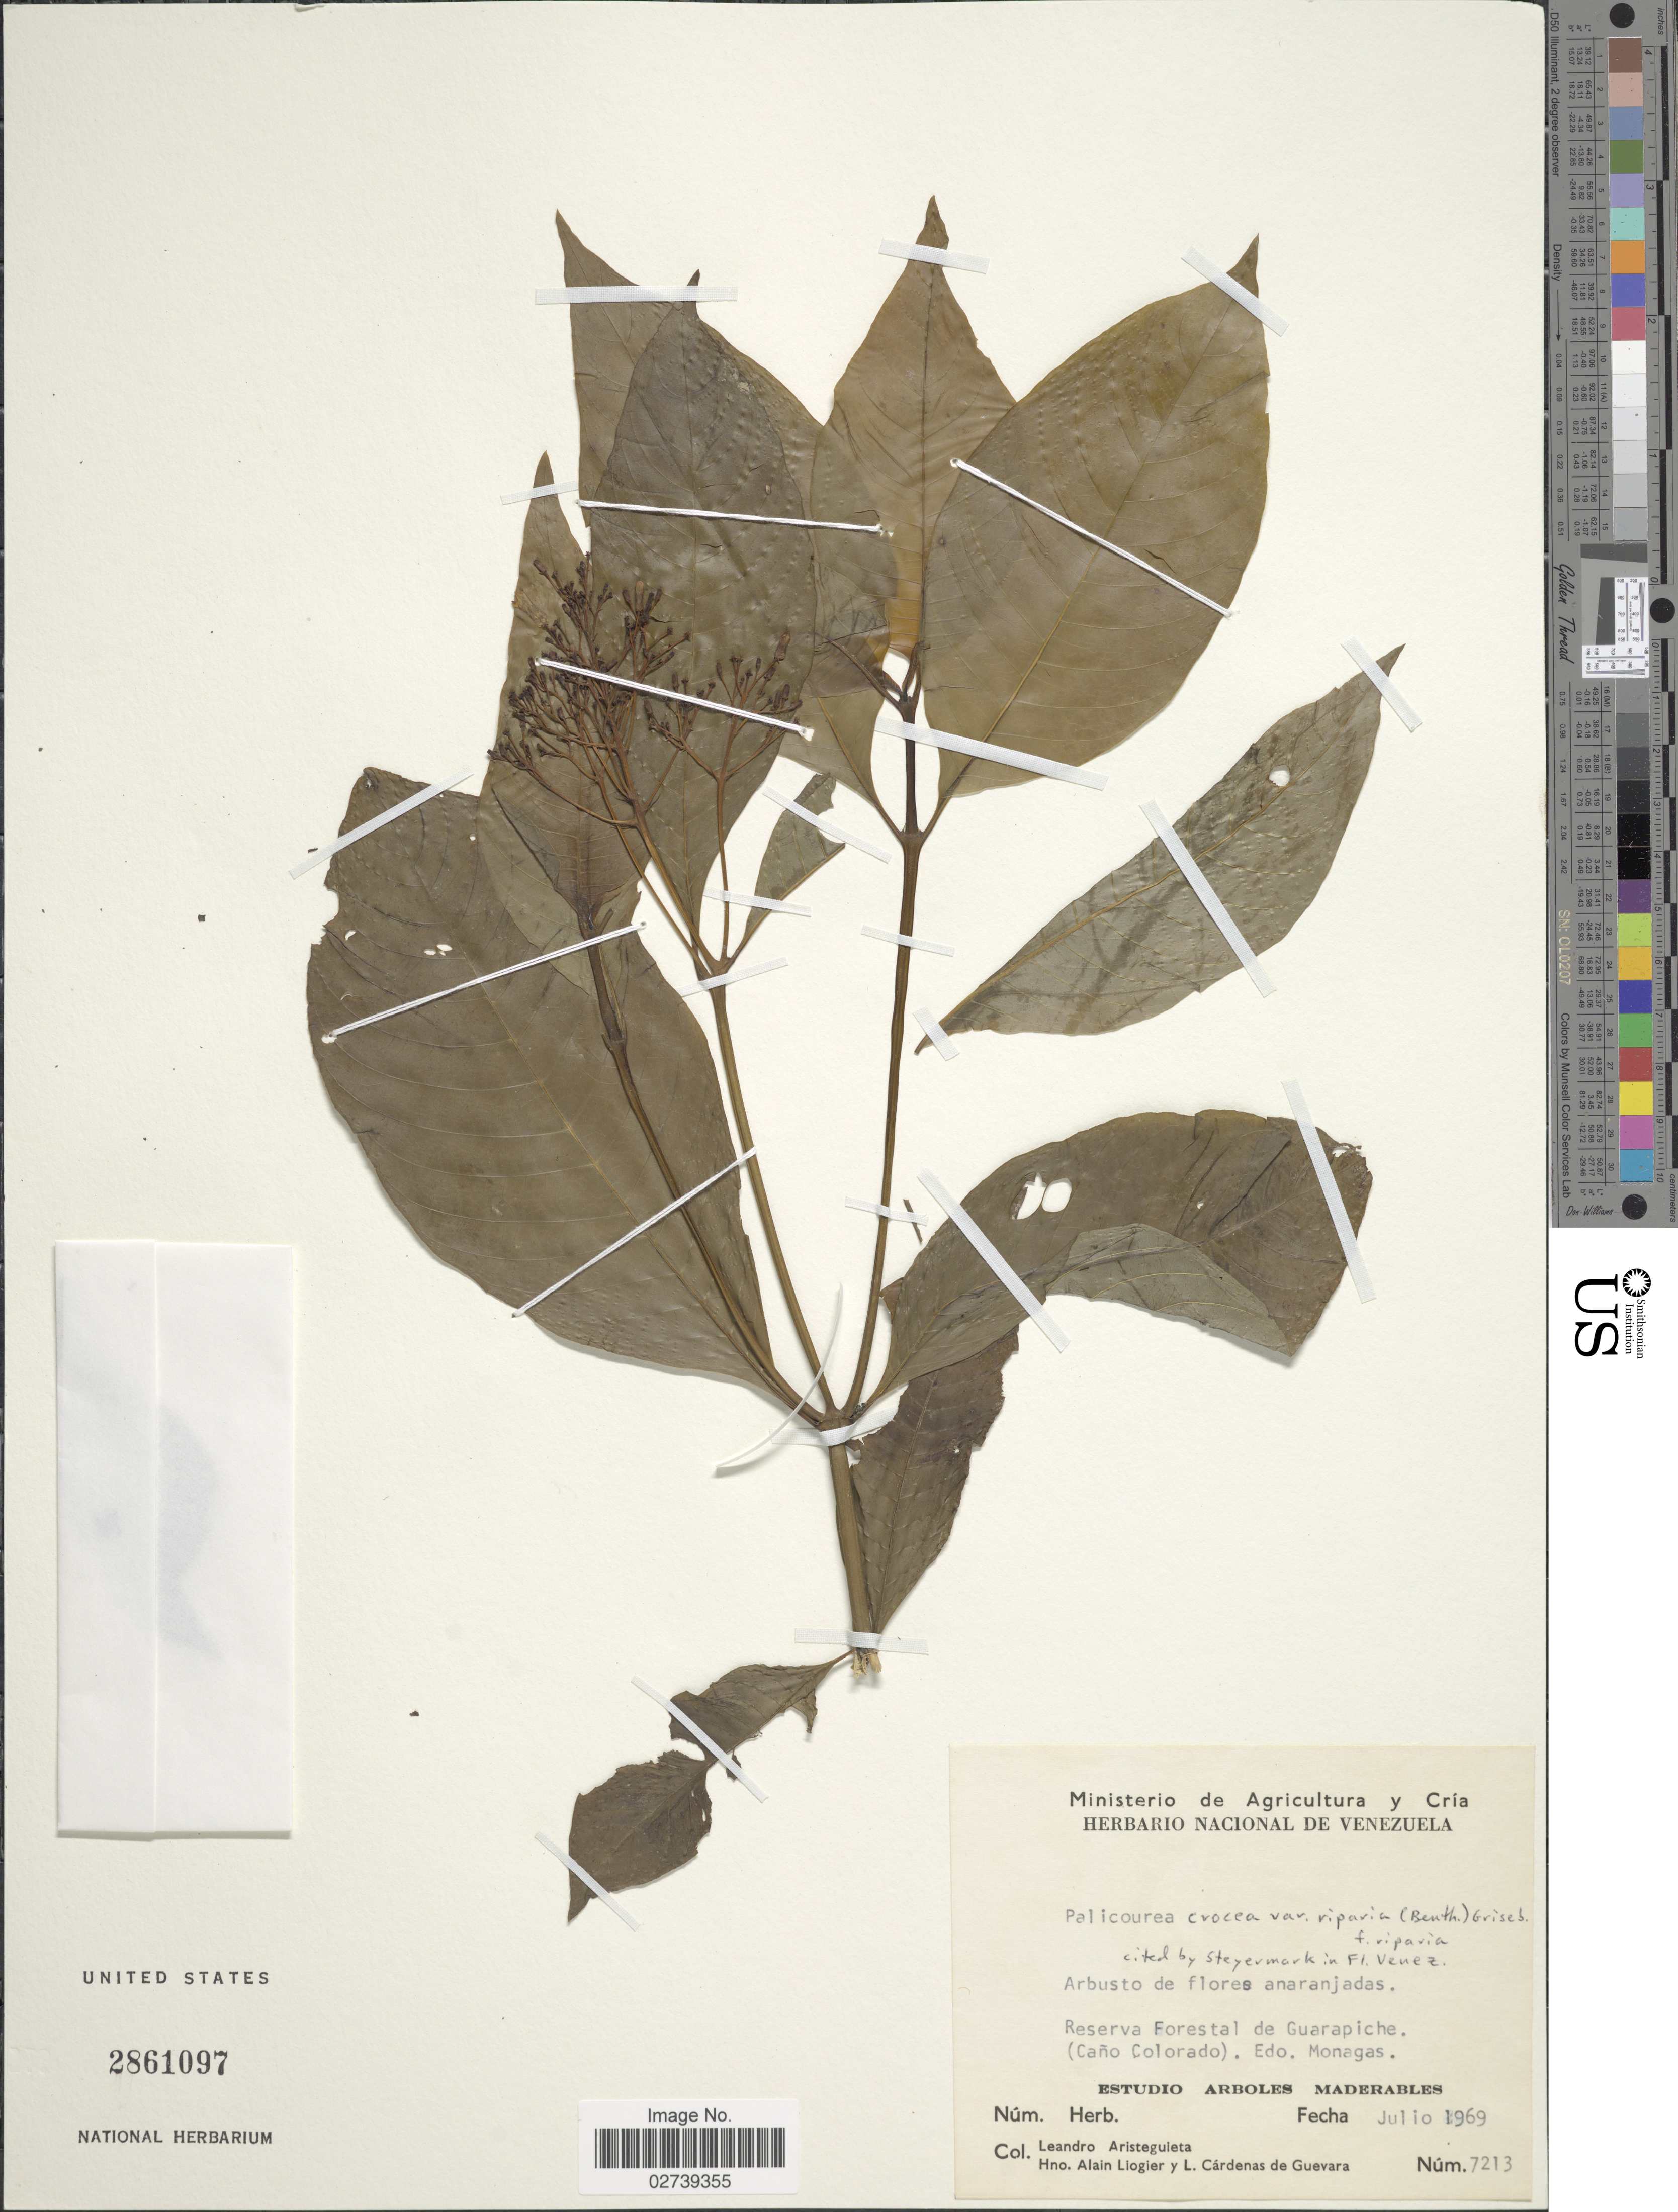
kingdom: Plantae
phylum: Tracheophyta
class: Magnoliopsida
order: Gentianales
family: Rubiaceae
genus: Palicourea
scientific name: Palicourea crocea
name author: (Sw.) Schult.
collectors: L. Aristeguieta, A. H. Liogier & L. De Guevara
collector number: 7213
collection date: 1969-07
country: Venezuela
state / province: Monagas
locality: Reserva Forestal de Guarapiche (Cano Colorado).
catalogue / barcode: US 2861097